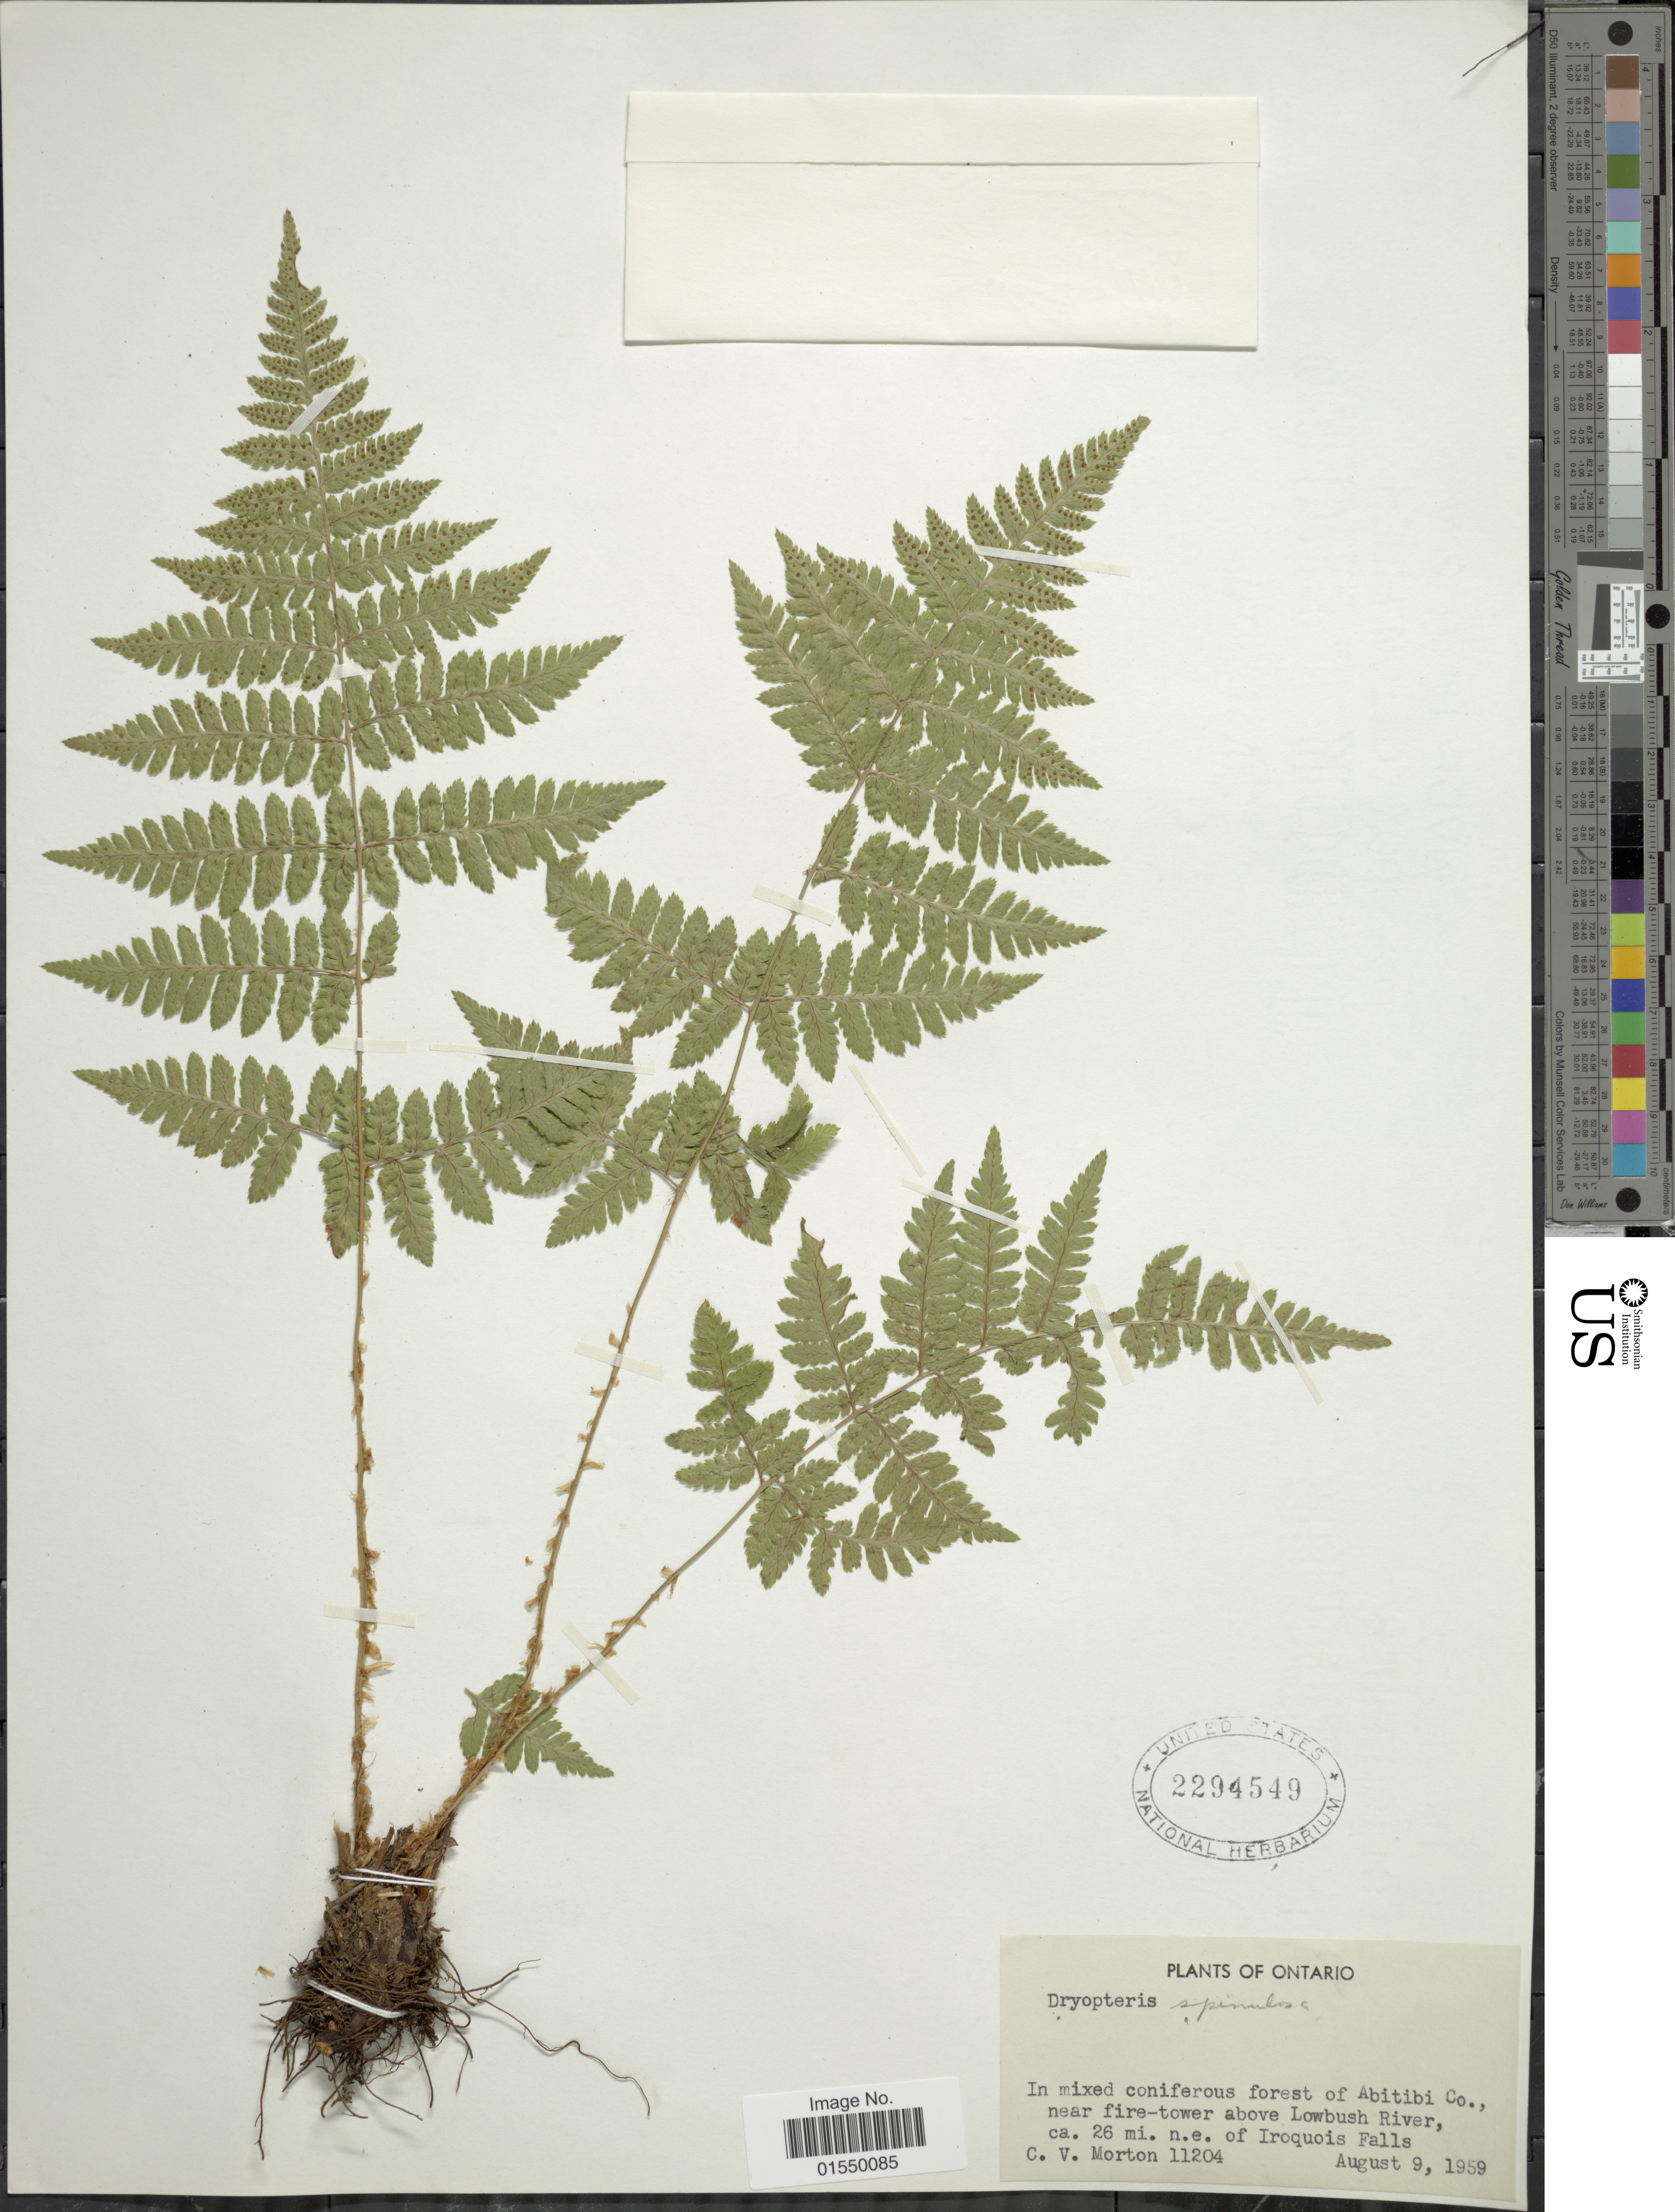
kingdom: Plantae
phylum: Tracheophyta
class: Polypodiopsida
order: Polypodiales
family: Dryopteridaceae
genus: Dryopteris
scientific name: Dryopteris carthusiana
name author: (Villars) H.P. Fuchs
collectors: C. V. Morton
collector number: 11204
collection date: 1959-08-09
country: Canada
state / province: Ontario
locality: Forest of Abitibi Co., near fire-tower above Lowbush River, ca. 26 mi. n.e. of Iroquois Falls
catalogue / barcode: US 2294549